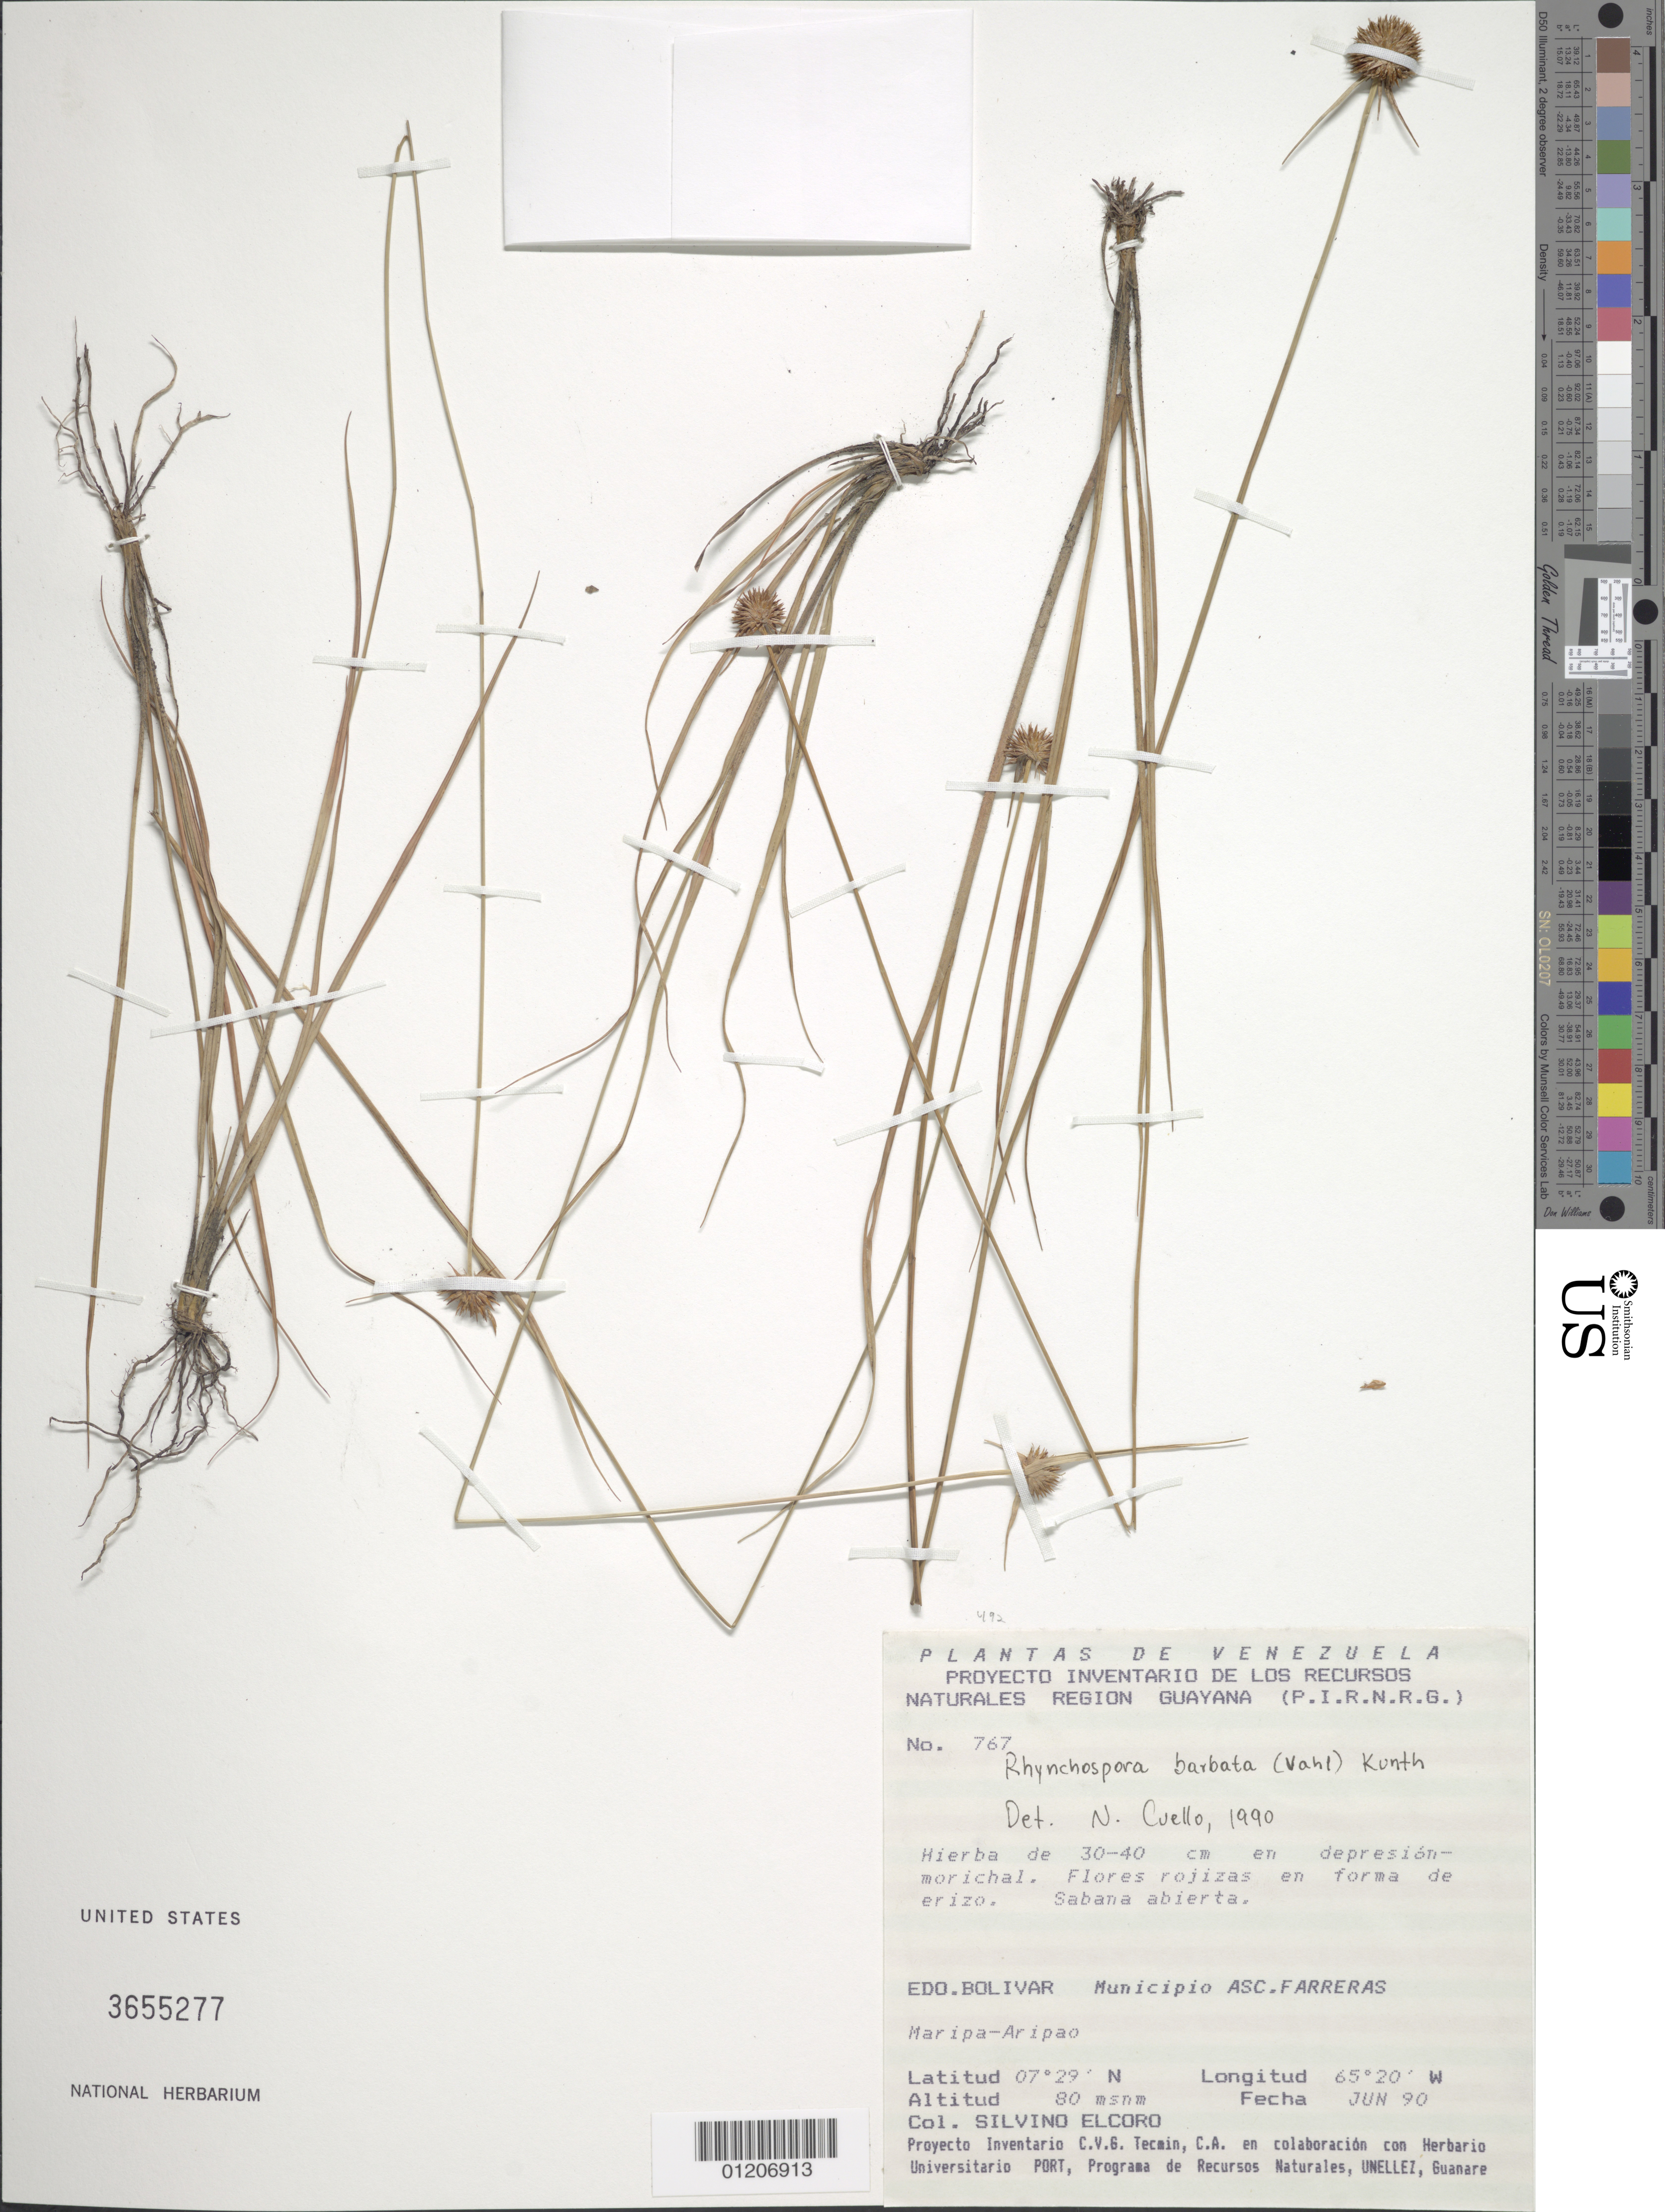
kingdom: Plantae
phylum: Tracheophyta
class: Liliopsida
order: Poales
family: Cyperaceae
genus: Rhynchospora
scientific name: Rhynchospora barbata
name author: (Vahl) Kunth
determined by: Alves, K.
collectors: S. Elcoro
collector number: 767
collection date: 1990-06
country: Venezuela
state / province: Bolívar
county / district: Sucre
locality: Maripa-Aripao, Ascención Farreras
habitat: En depresion-morichal. Sabana abierta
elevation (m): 80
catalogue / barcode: US 3655277